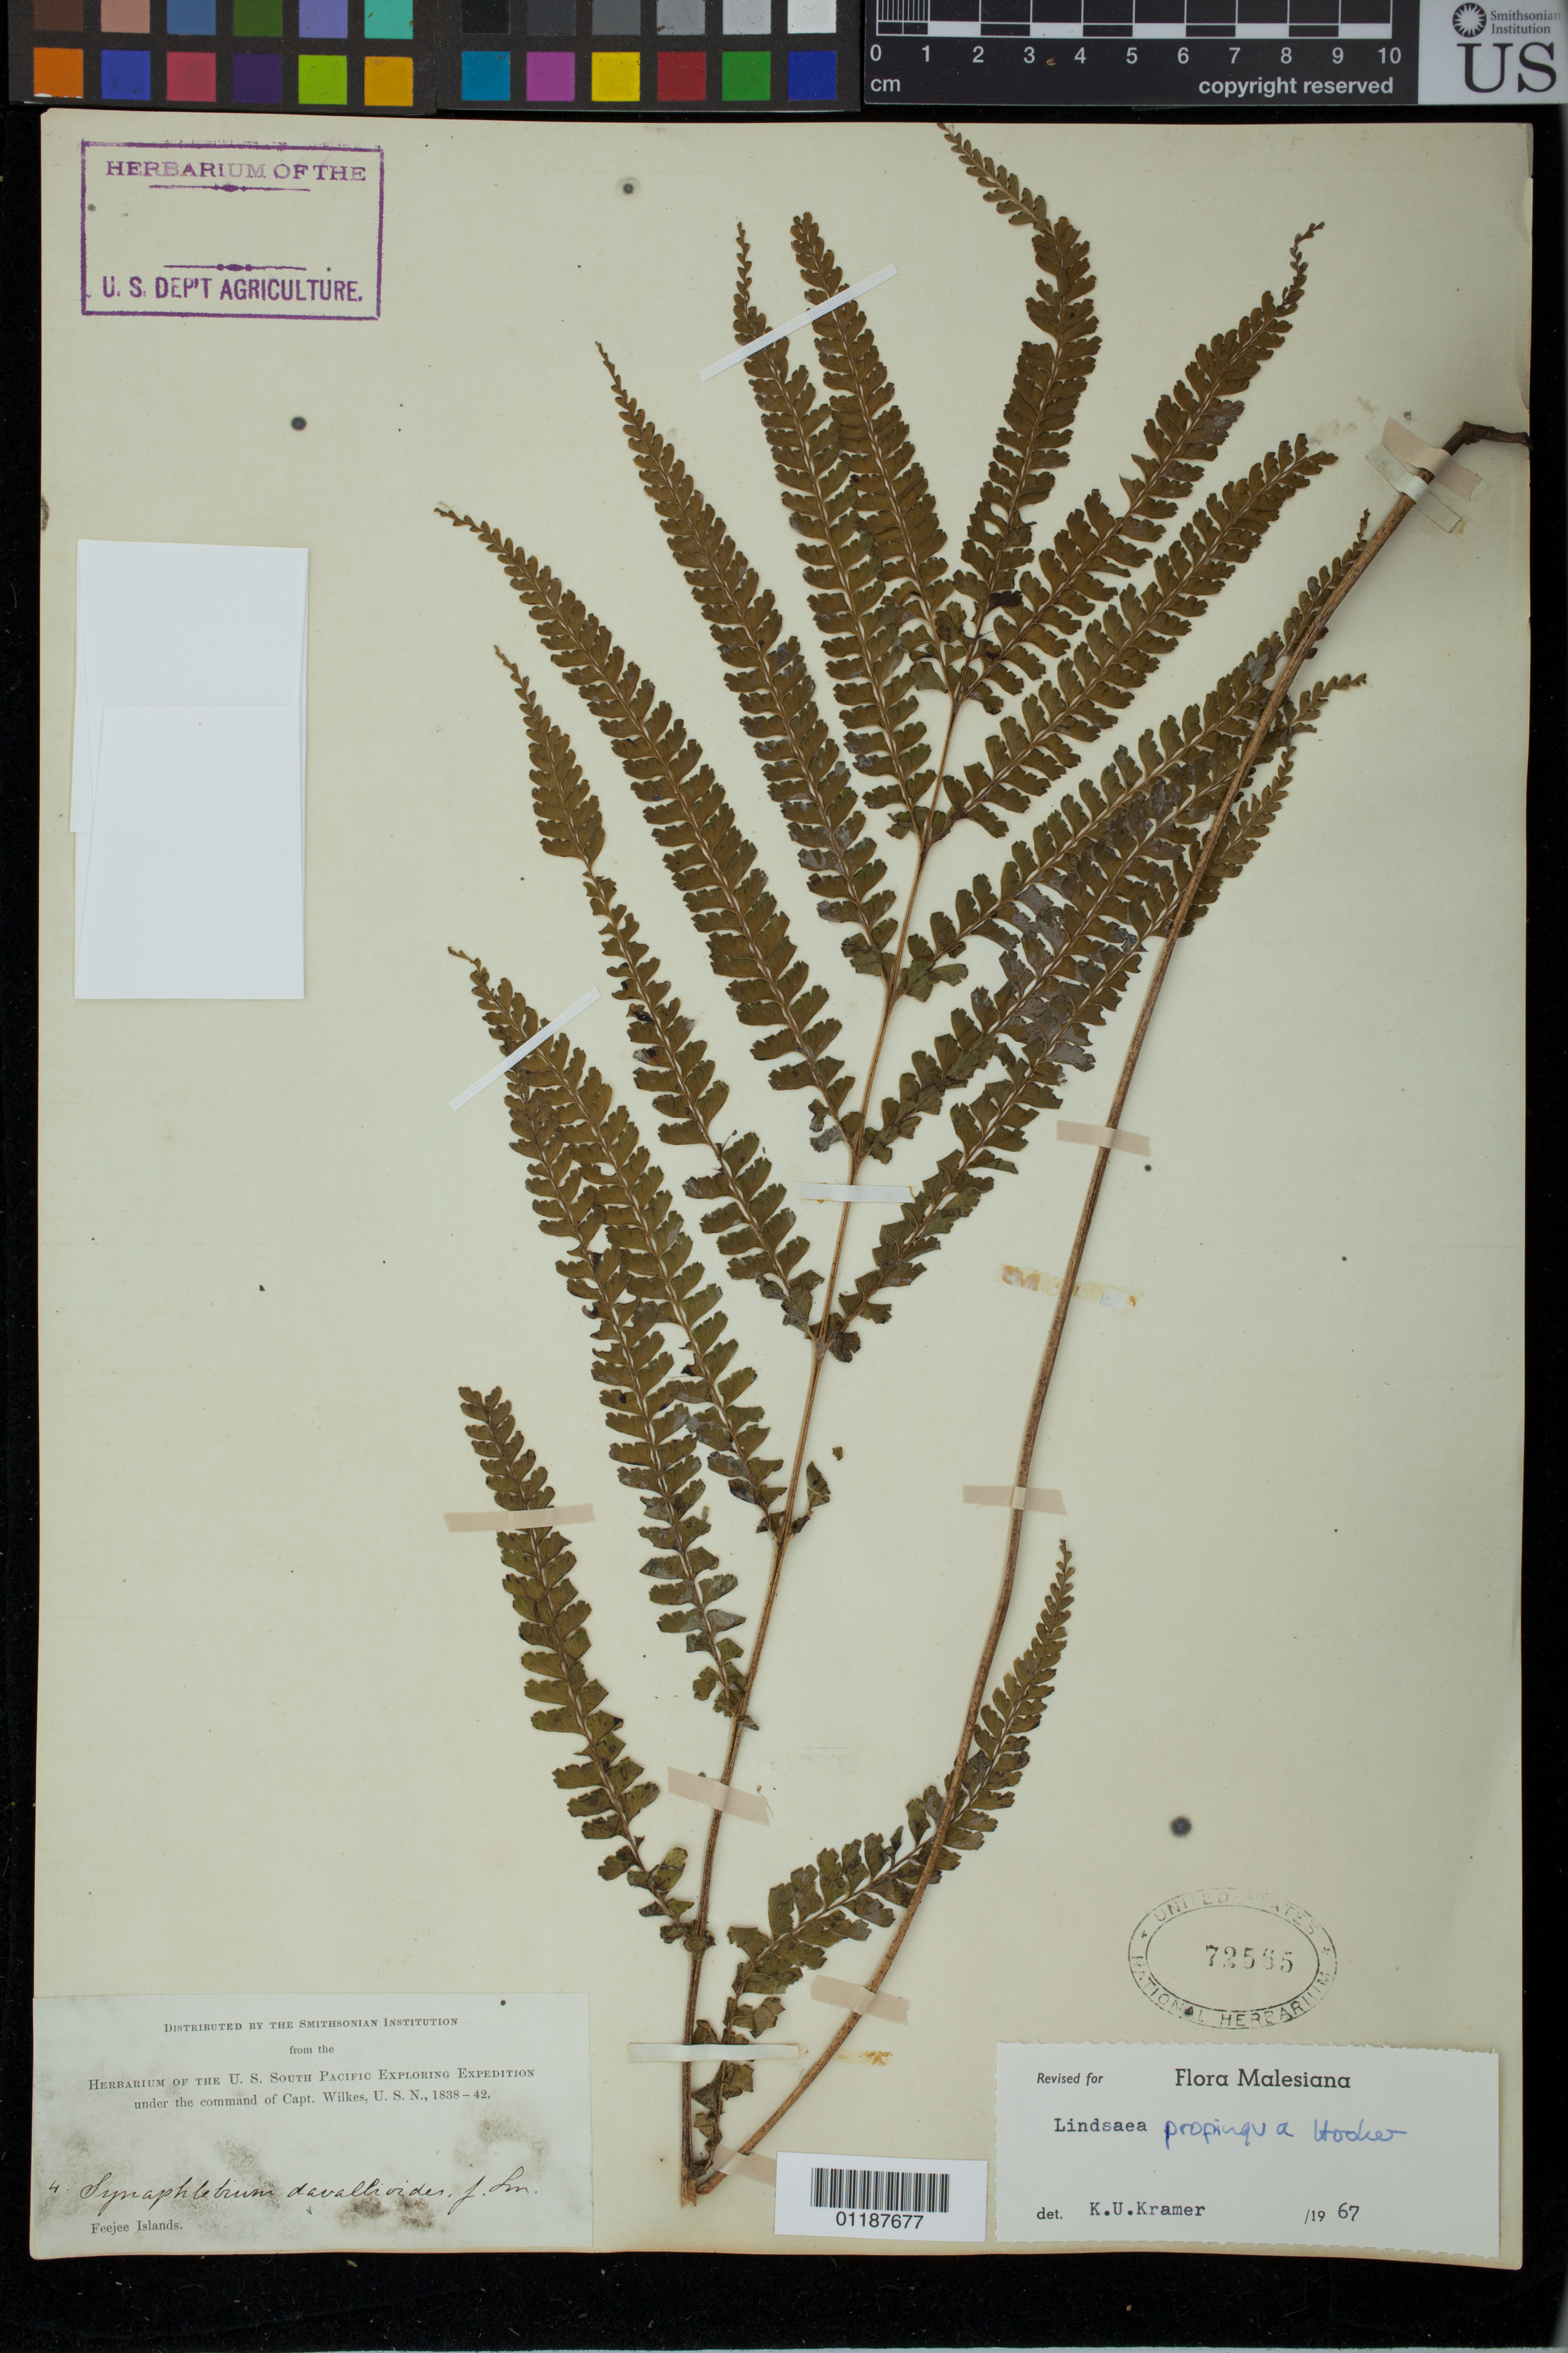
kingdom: Plantae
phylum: Tracheophyta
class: Polypodiopsida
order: Polypodiales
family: Lindsaeaceae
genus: Lindsaea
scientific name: Lindsaea propinqua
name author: Hook.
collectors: Wilkes Explor. Exped.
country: Fiji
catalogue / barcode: US 72565